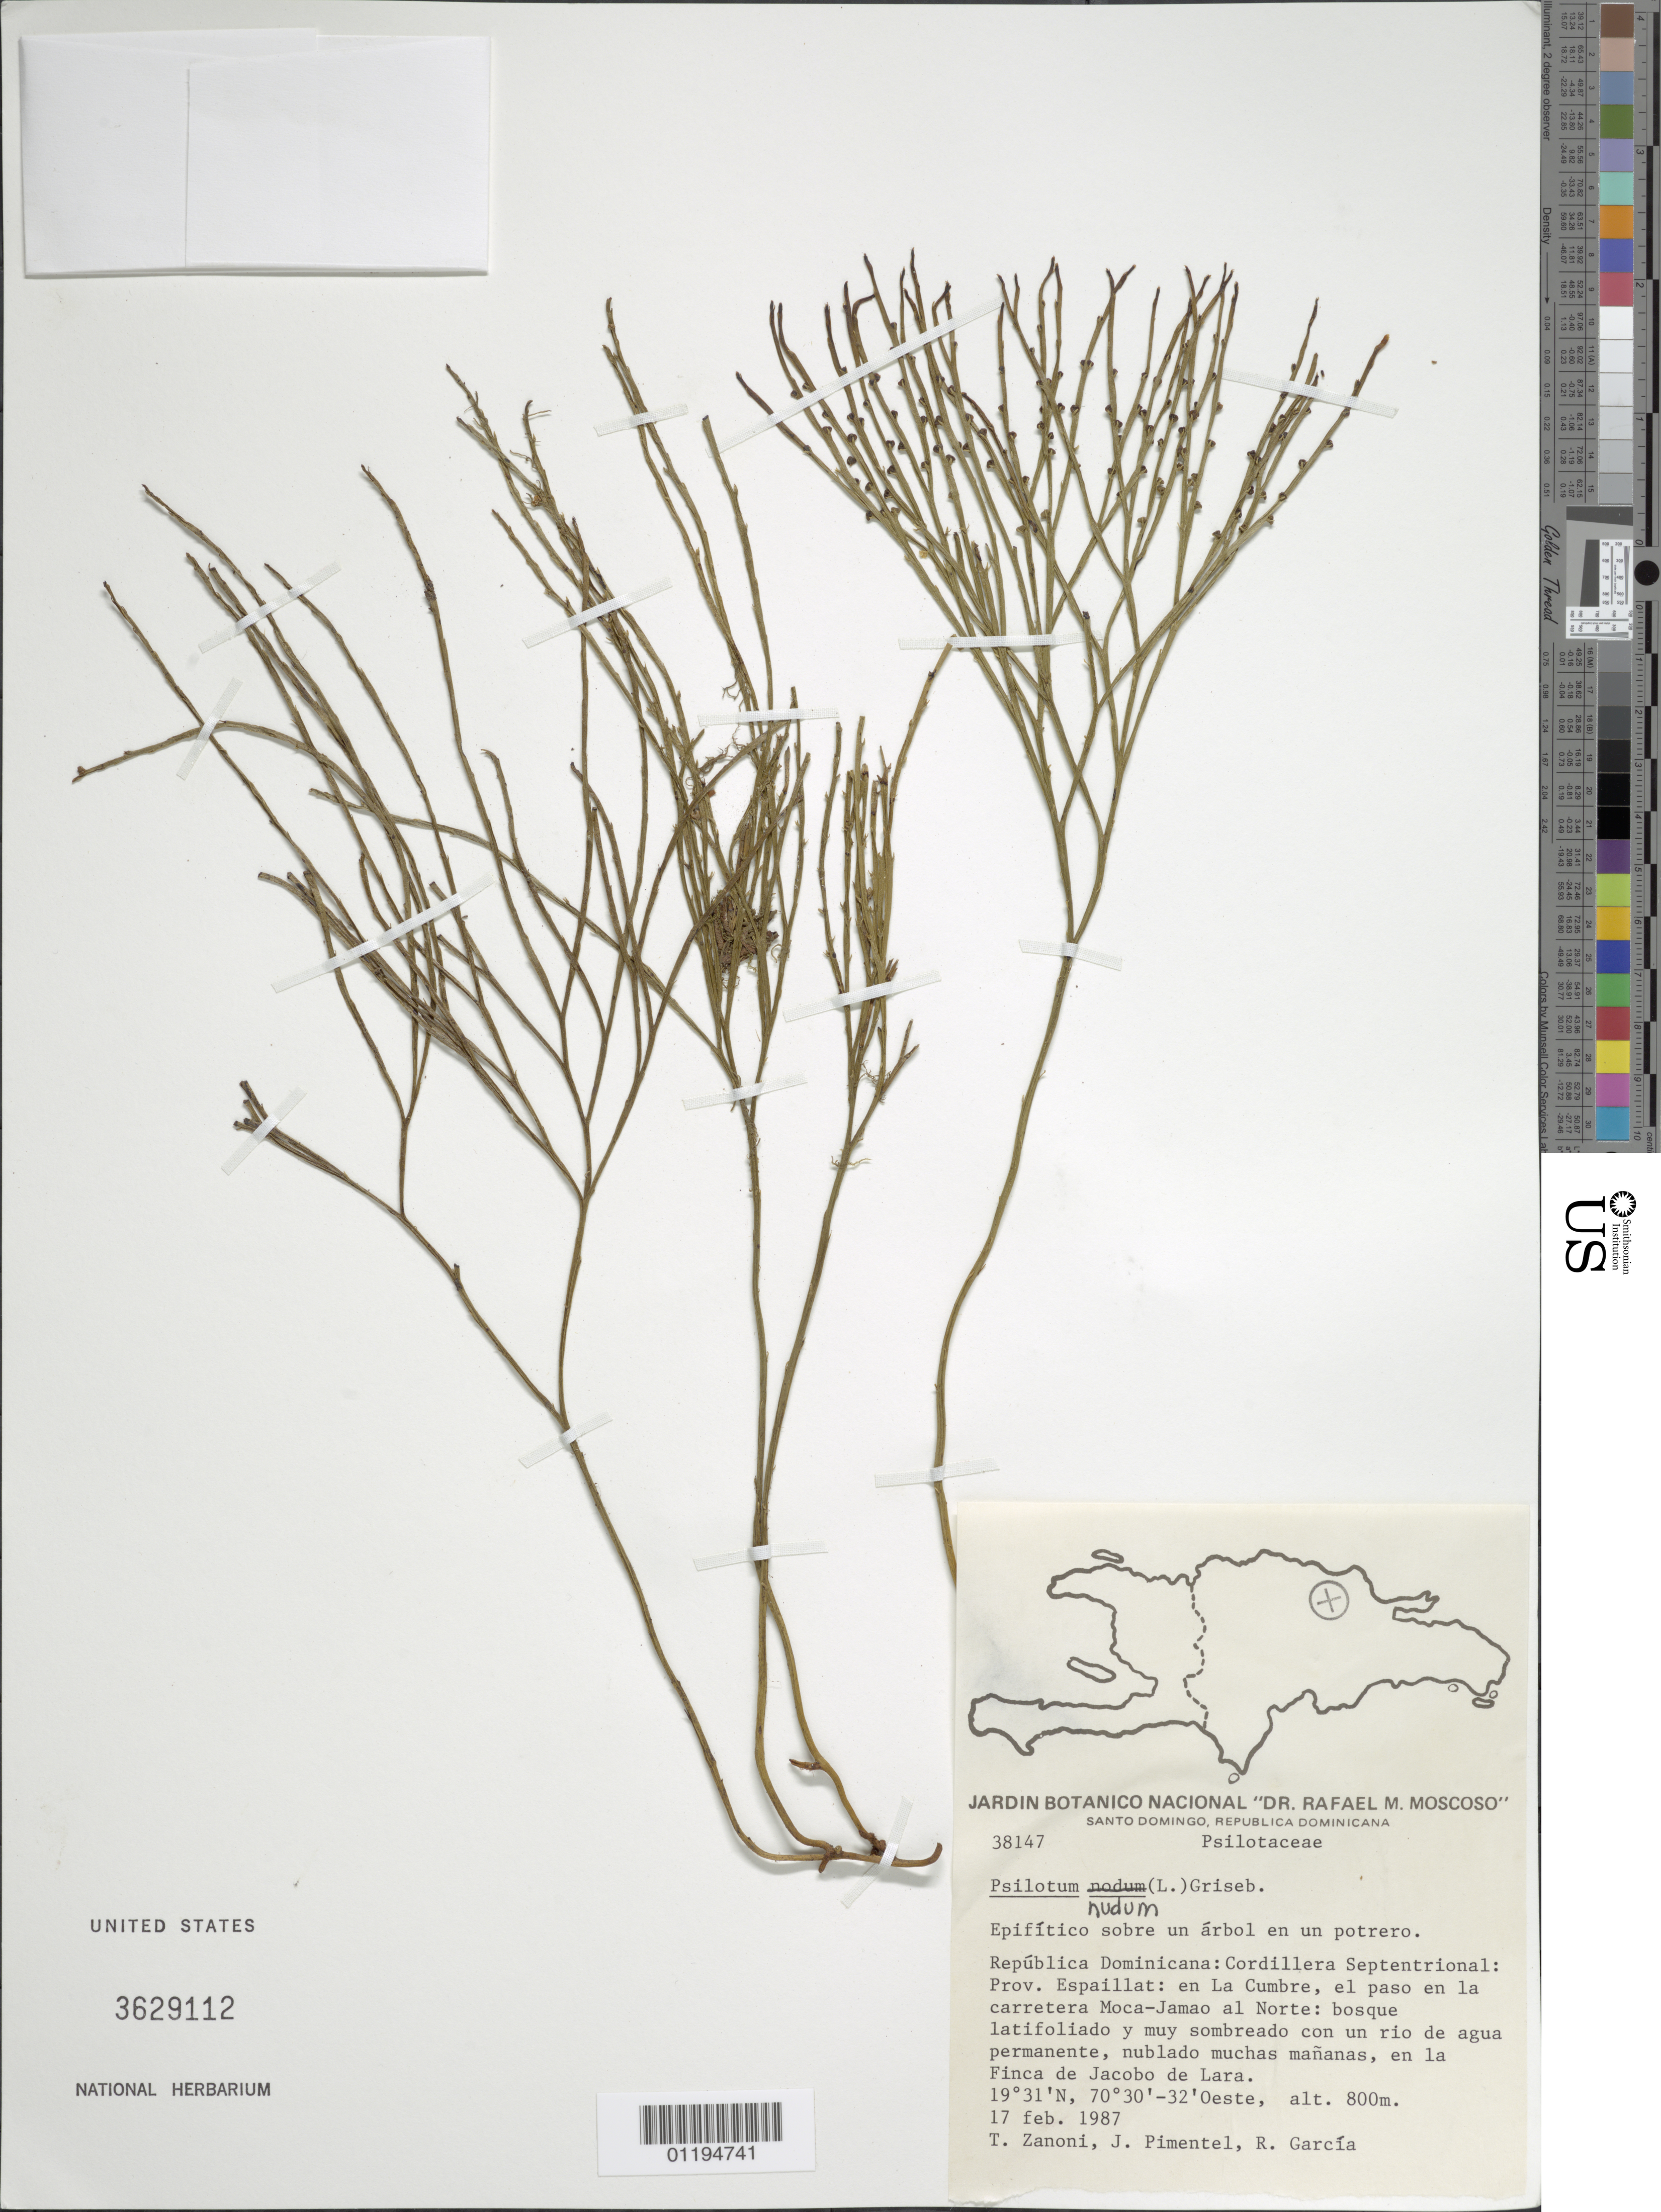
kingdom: Plantae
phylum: Tracheophyta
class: Polypodiopsida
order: Psilotales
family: Psilotaceae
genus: Psilotum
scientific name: Psilotum nudum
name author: (L.) P. Beauv.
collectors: T. A. Zanoni, M. Mejia & R. Garcia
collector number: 38147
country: Dominican Republic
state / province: Espaillat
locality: on the rd. Moca-Jamao to the N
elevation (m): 800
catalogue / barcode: US 3629112